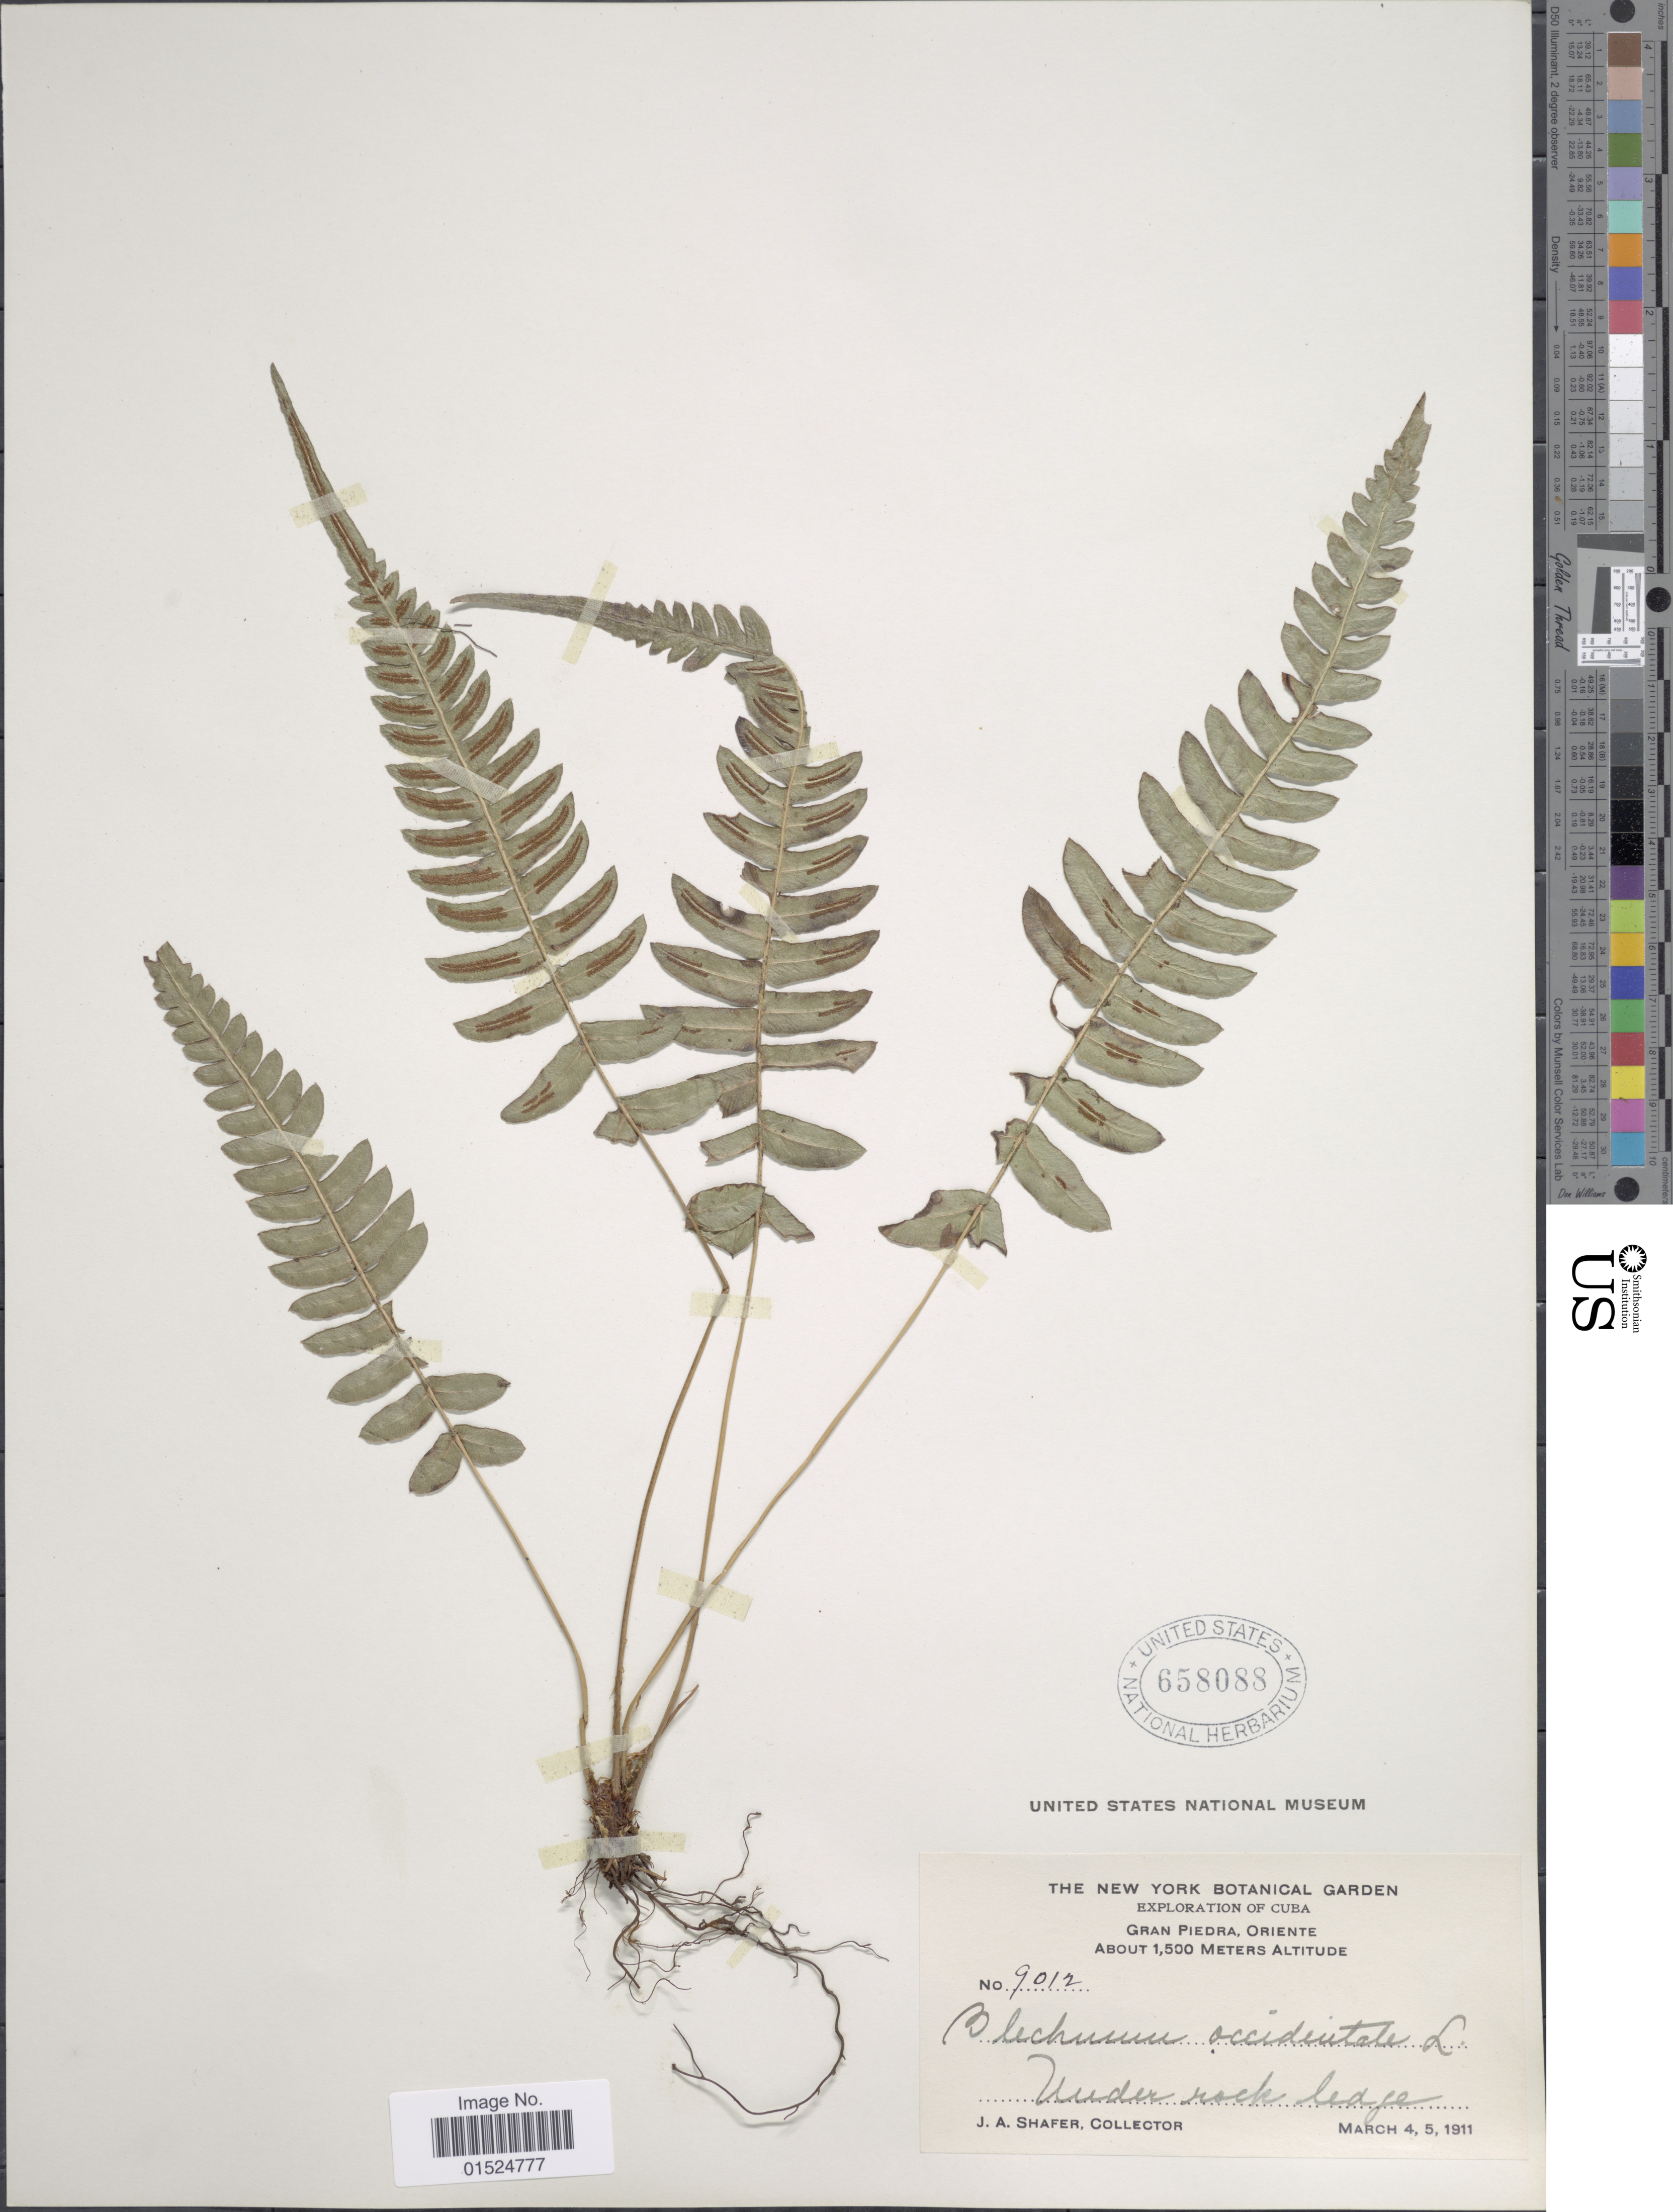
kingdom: Plantae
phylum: Tracheophyta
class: Polypodiopsida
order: Polypodiales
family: Blechnaceae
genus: Blechnum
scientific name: Blechnum glandulosum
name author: Link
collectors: J. A. Shafer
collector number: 9012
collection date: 1911-03-04/1911-03-05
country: Cuba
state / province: Oriente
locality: Gran Piedra, Oriente, Under rock ledge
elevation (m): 1500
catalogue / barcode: US 658088